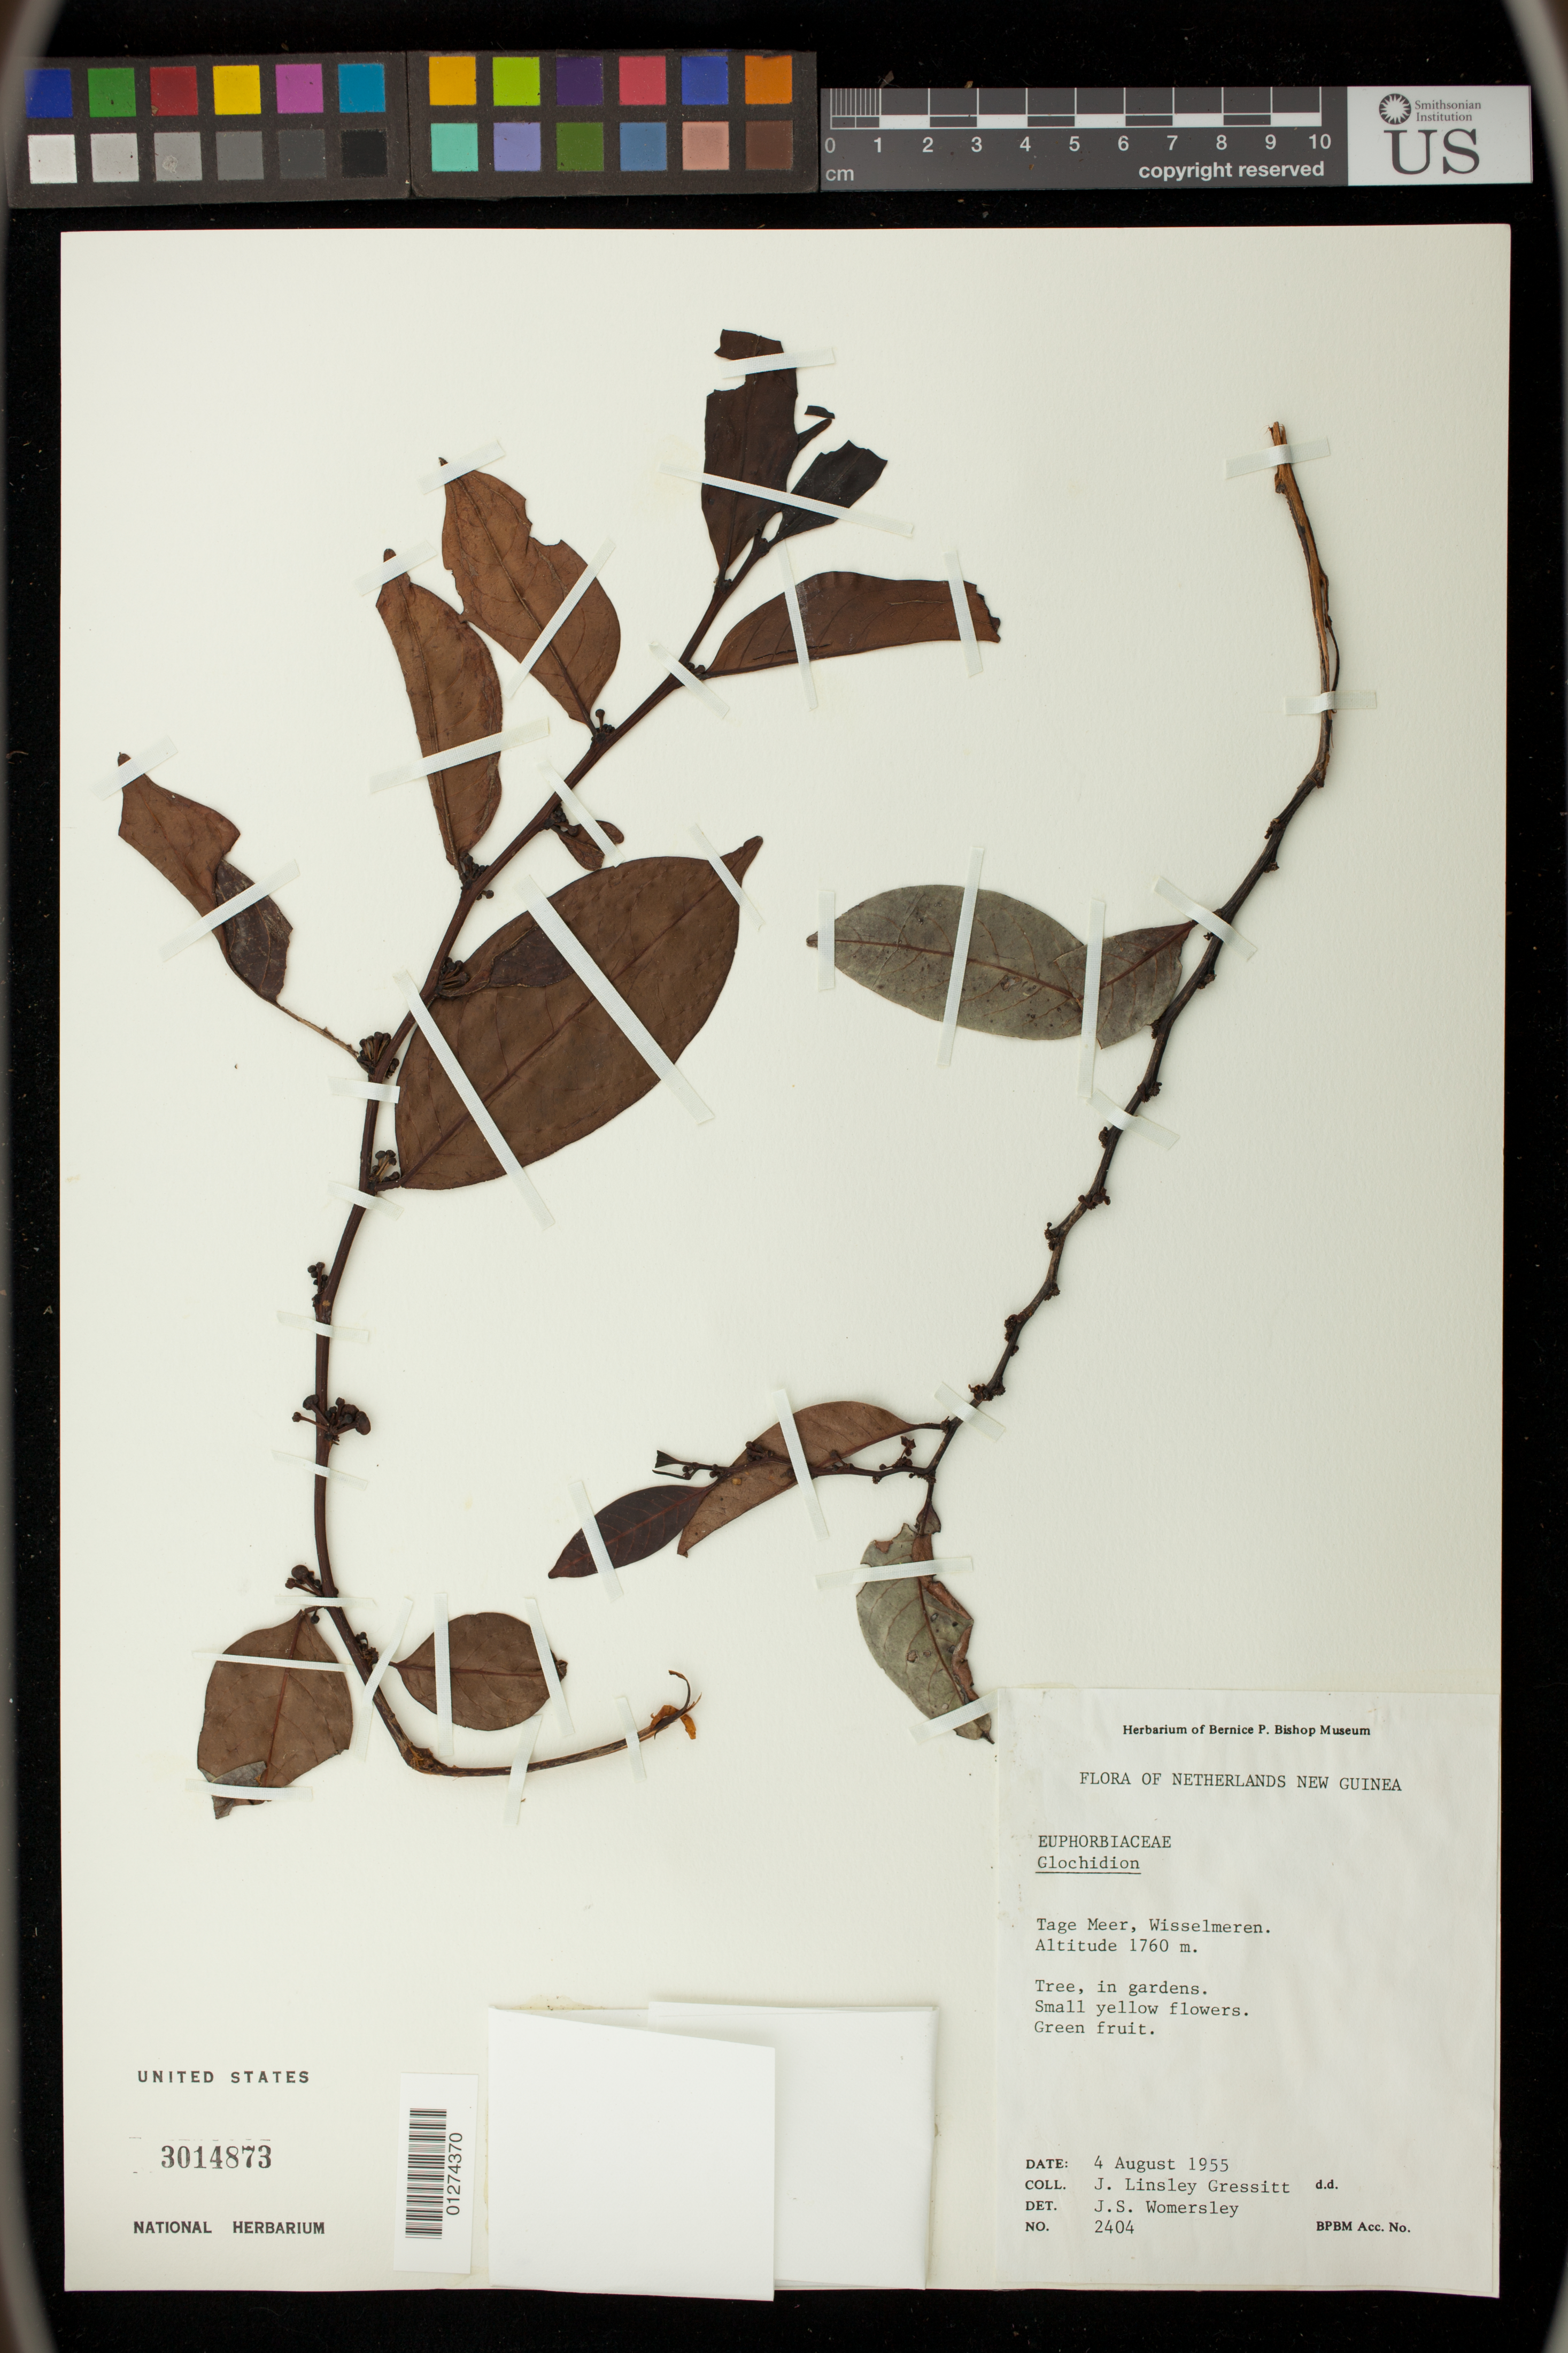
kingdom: Plantae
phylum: Tracheophyta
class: Magnoliopsida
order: Malpighiales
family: Phyllanthaceae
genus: Glochidion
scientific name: Glochidion sp.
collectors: J. Gressitt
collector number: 2404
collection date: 1955-08-04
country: Indonesia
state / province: Papua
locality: Tage Meer, Wisselmeren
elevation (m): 1760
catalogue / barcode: US 3014873